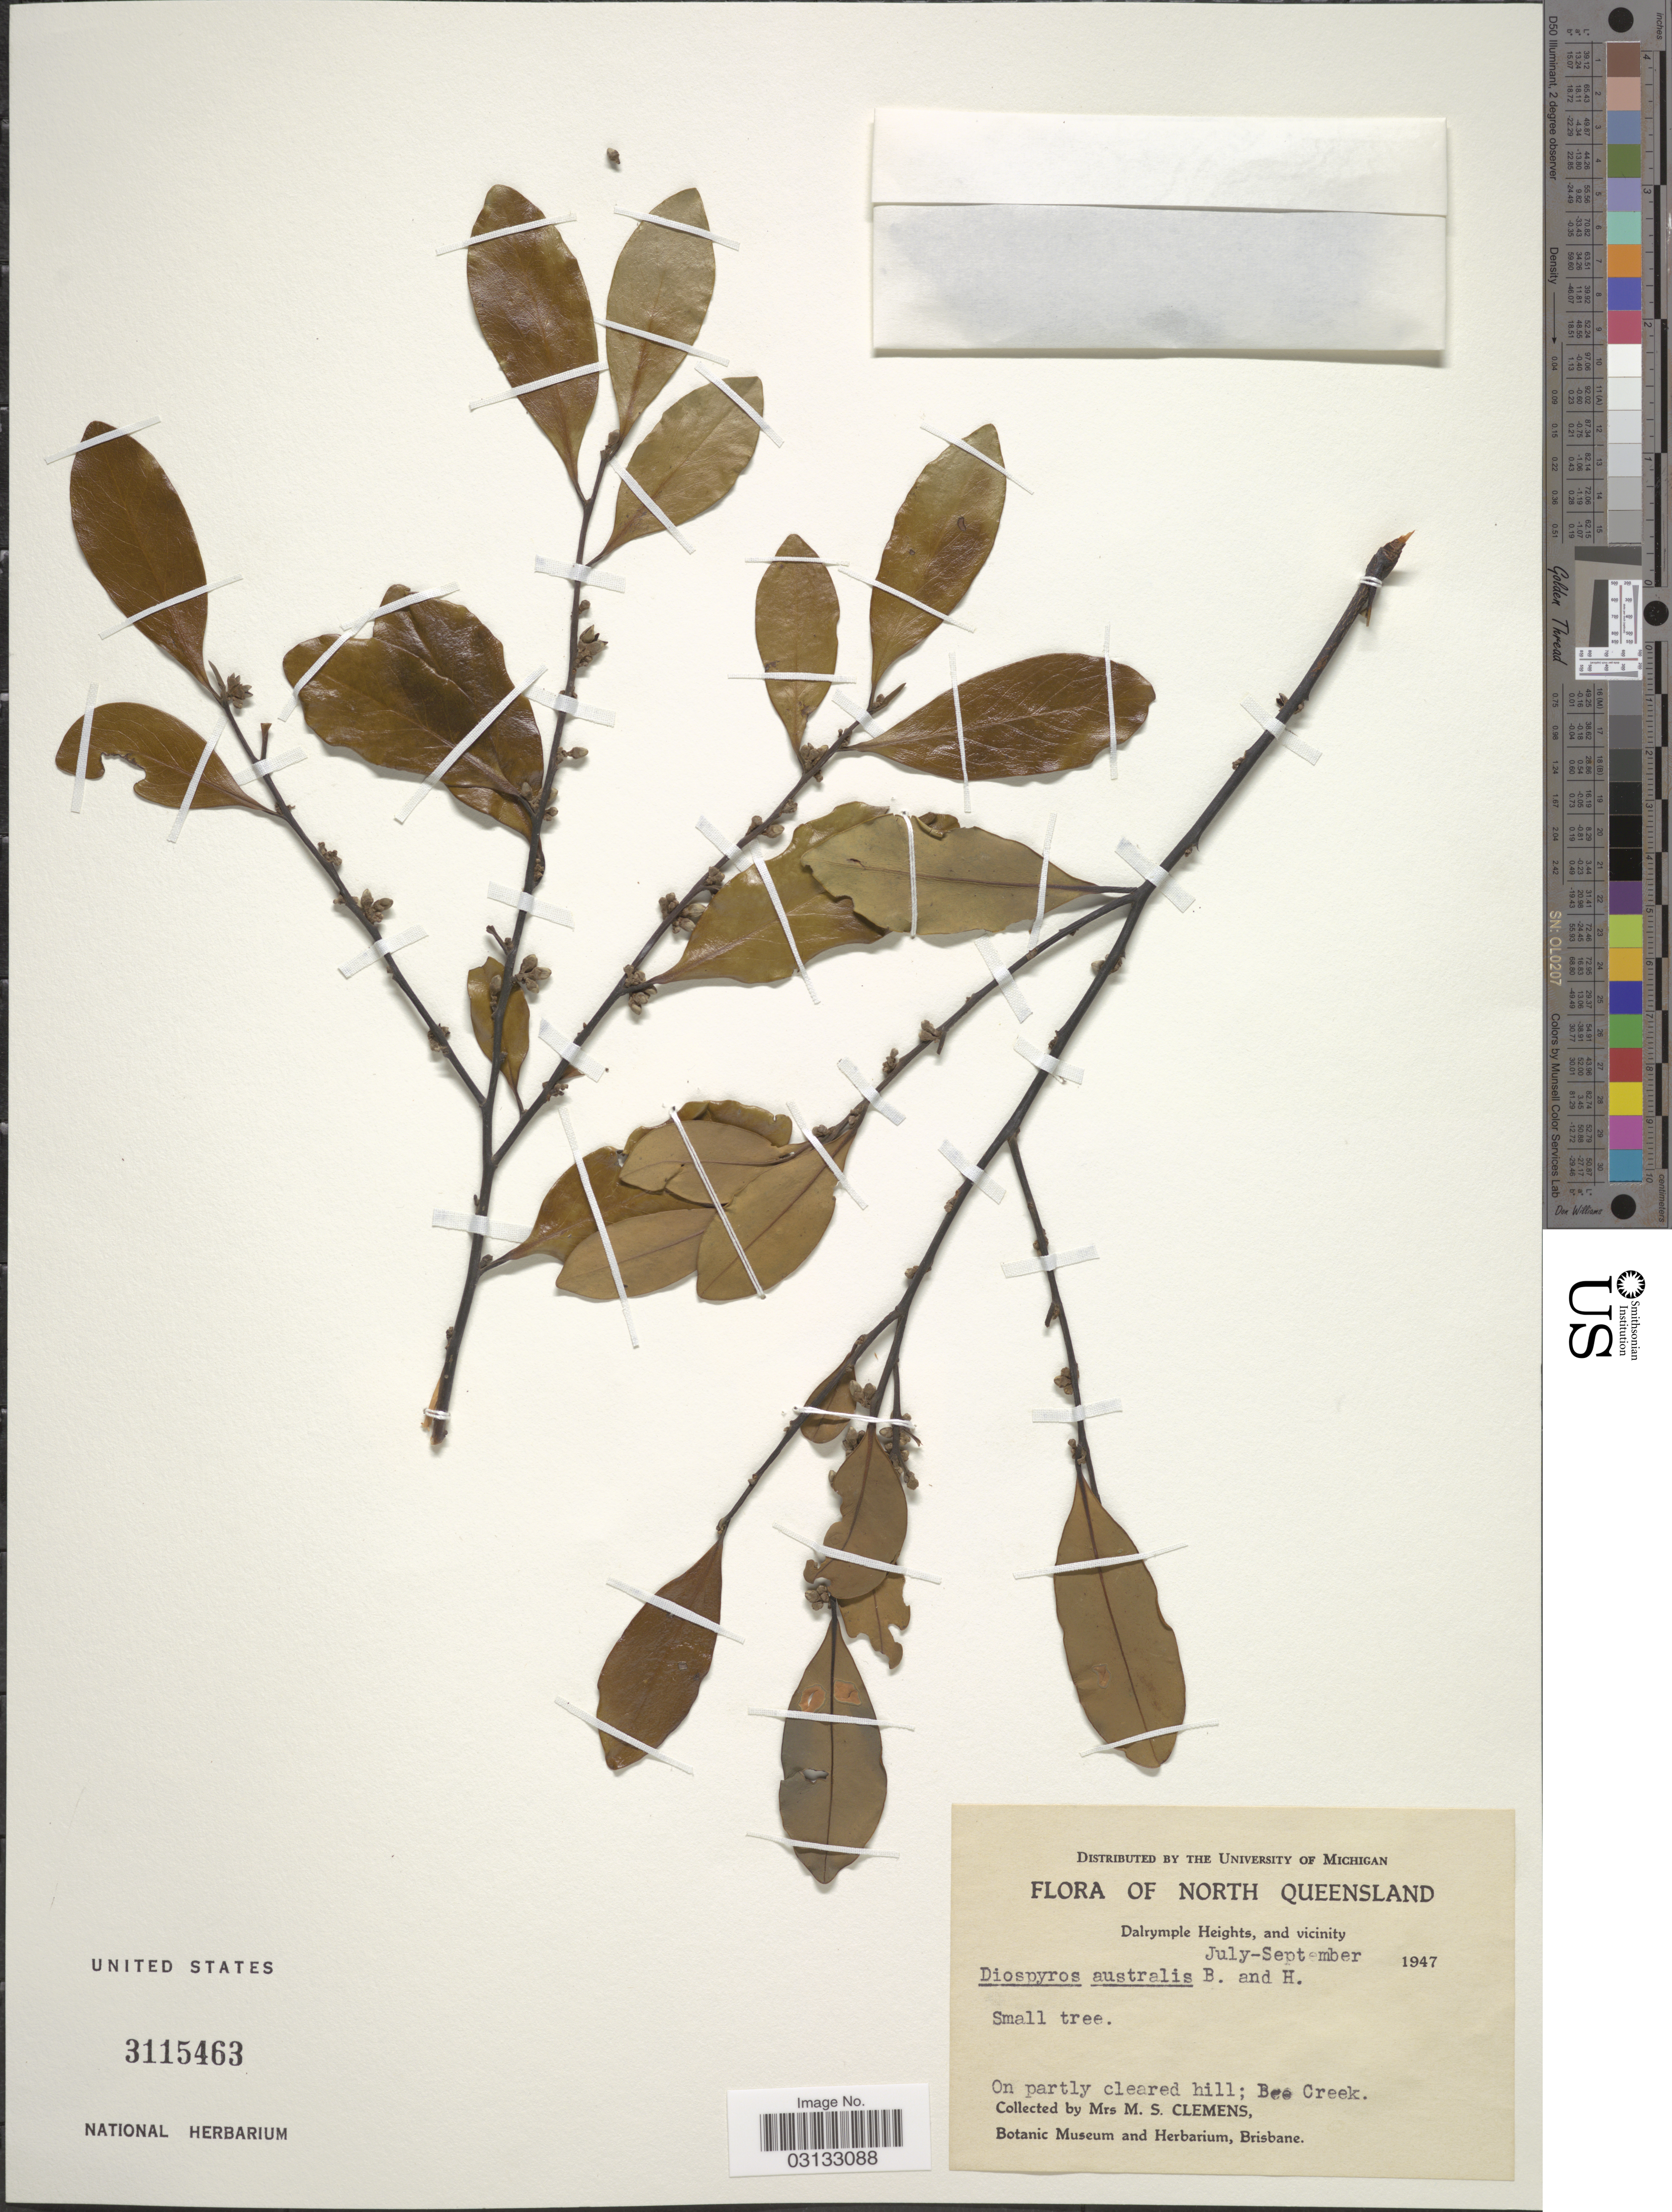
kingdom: Plantae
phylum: Tracheophyta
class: Magnoliopsida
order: Ericales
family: Ebenaceae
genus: Diospyros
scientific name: Diospyros australis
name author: (R. Br.) F.M. Bailey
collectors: M. S. Clemens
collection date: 1947-07/1947-09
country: Australia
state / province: Queensland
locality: North Queensland, Dalrymple Heights, and vicinity, On partly cleared hill; Bee Creek.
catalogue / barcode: US 3115463